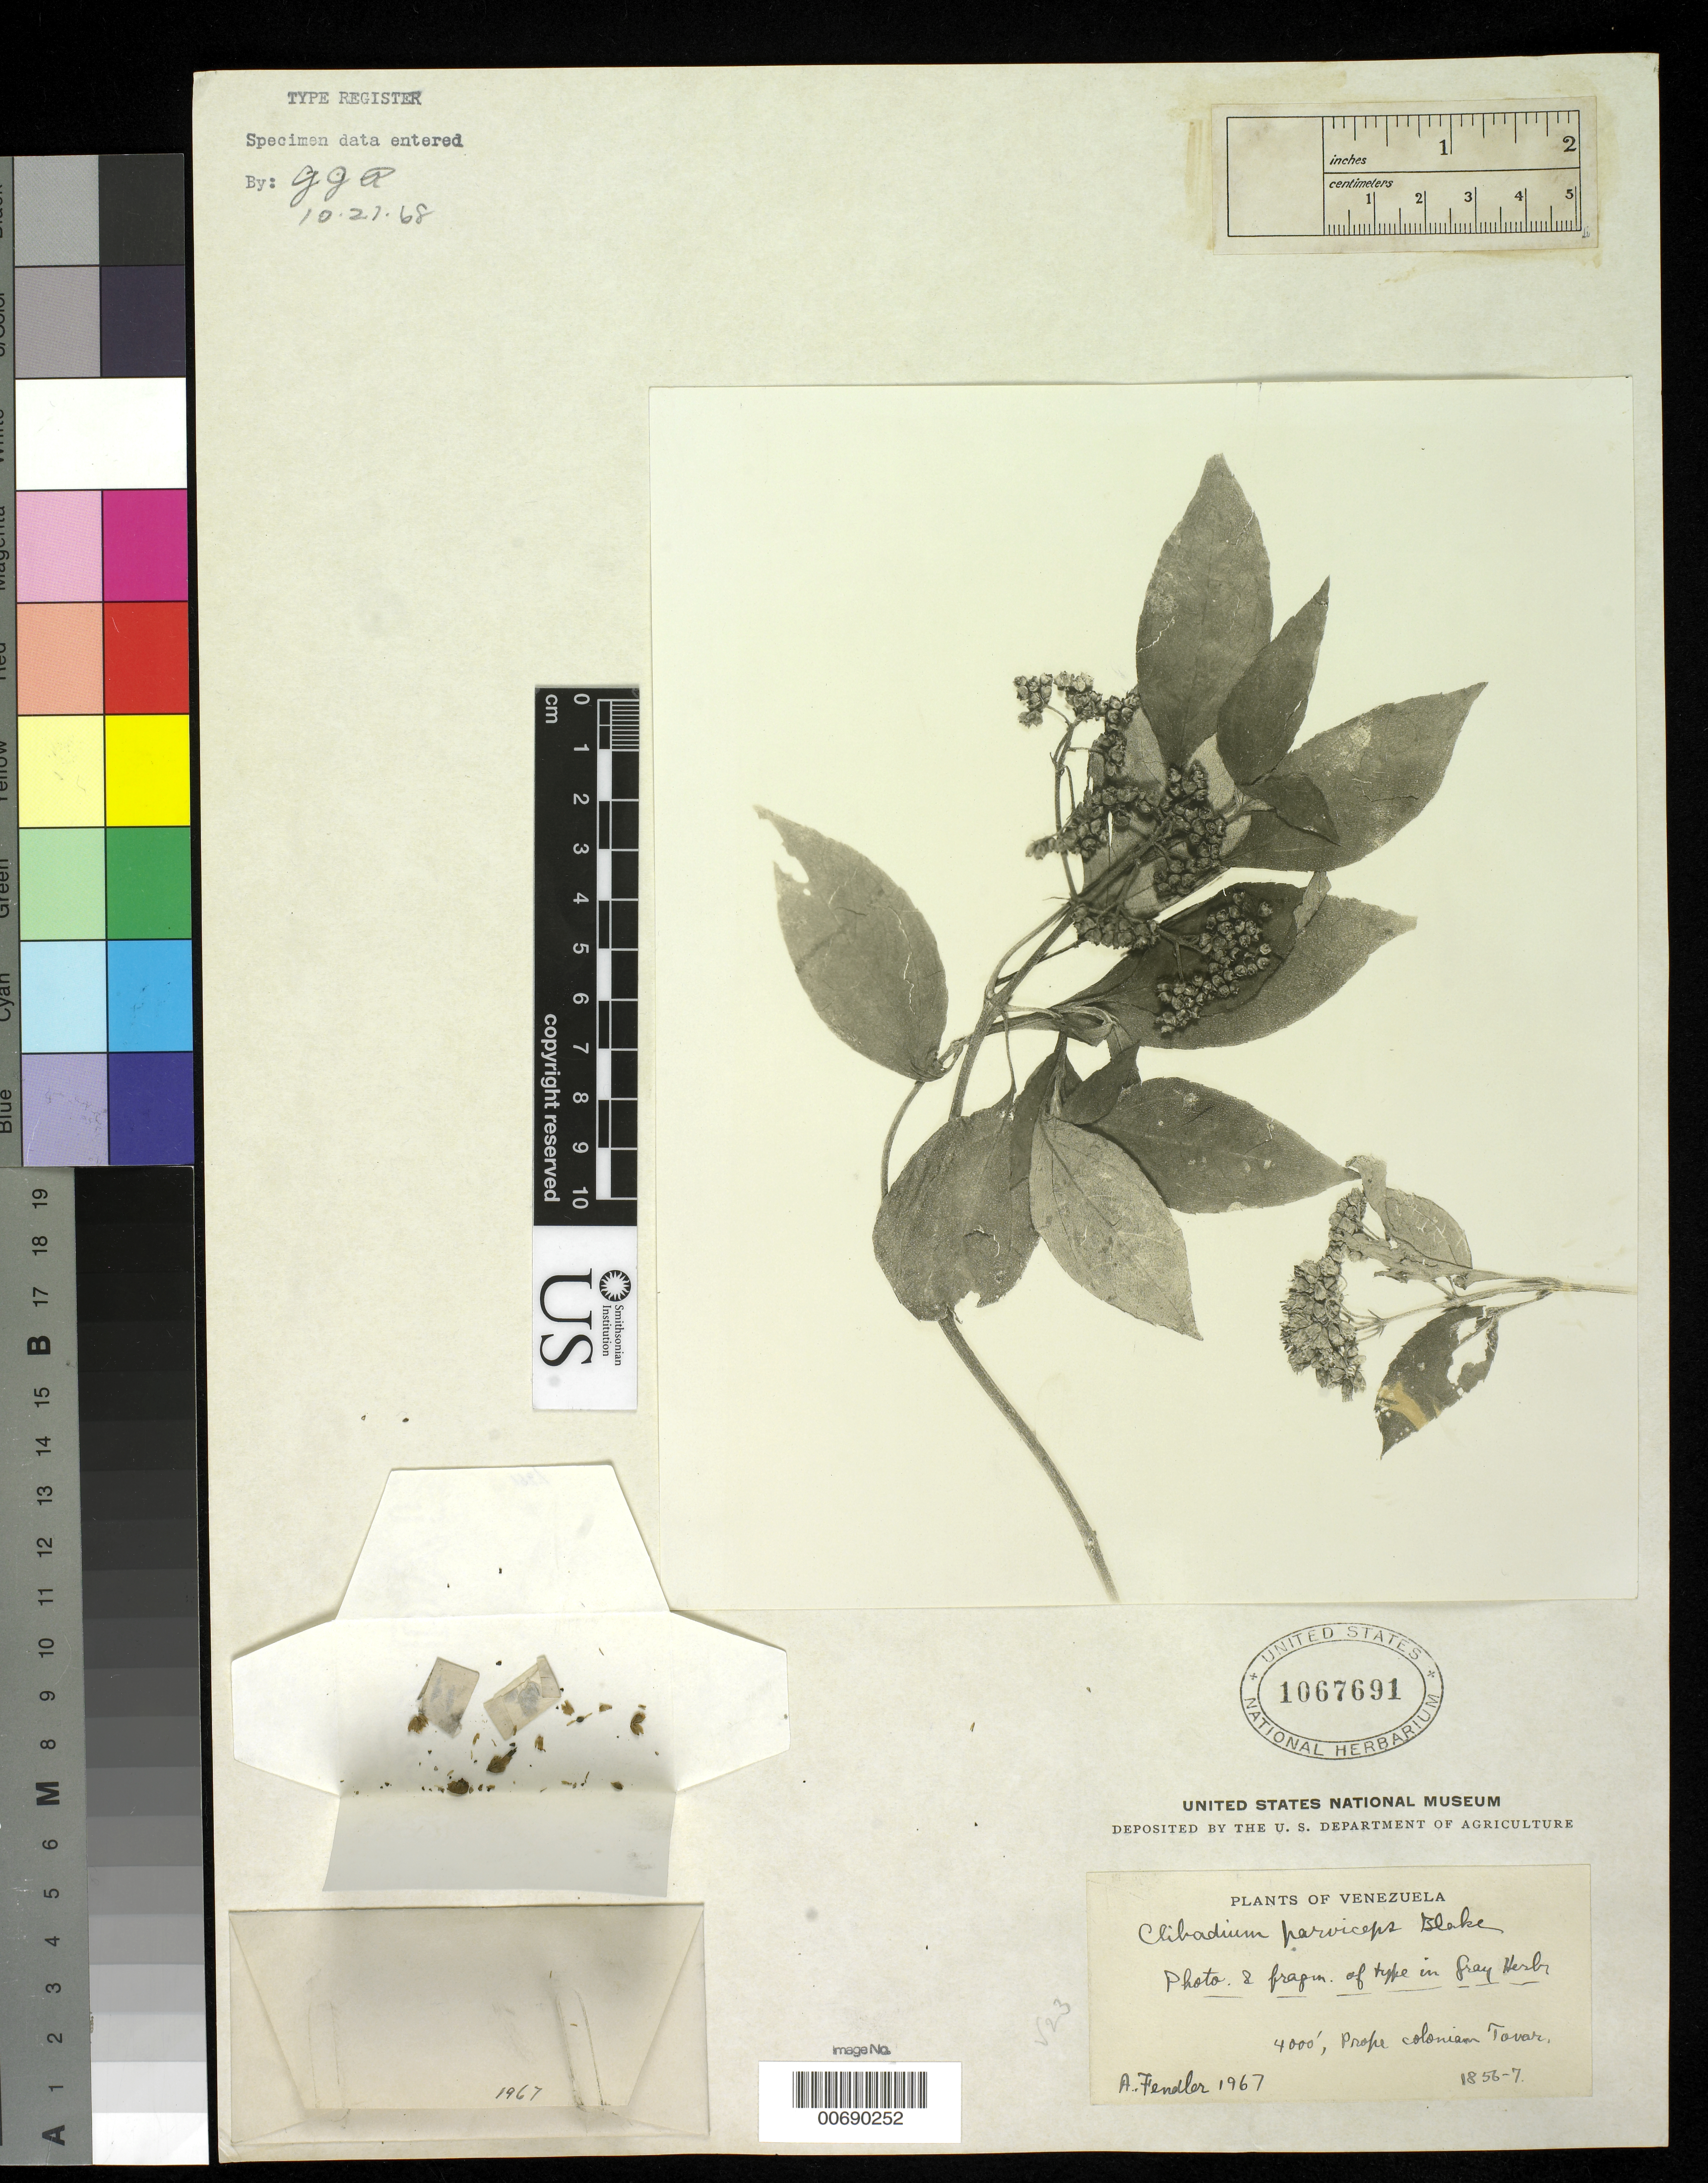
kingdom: Plantae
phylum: Tracheophyta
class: Magnoliopsida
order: Asterales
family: Asteraceae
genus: Clibadium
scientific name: Clibadium parviceps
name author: S.F. Blake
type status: Type Fragment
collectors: A. Fendler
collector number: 1967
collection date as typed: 1856 to -- --- 1857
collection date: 1856/1857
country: Venezuela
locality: Colonia Tovar.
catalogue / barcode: US 1067691